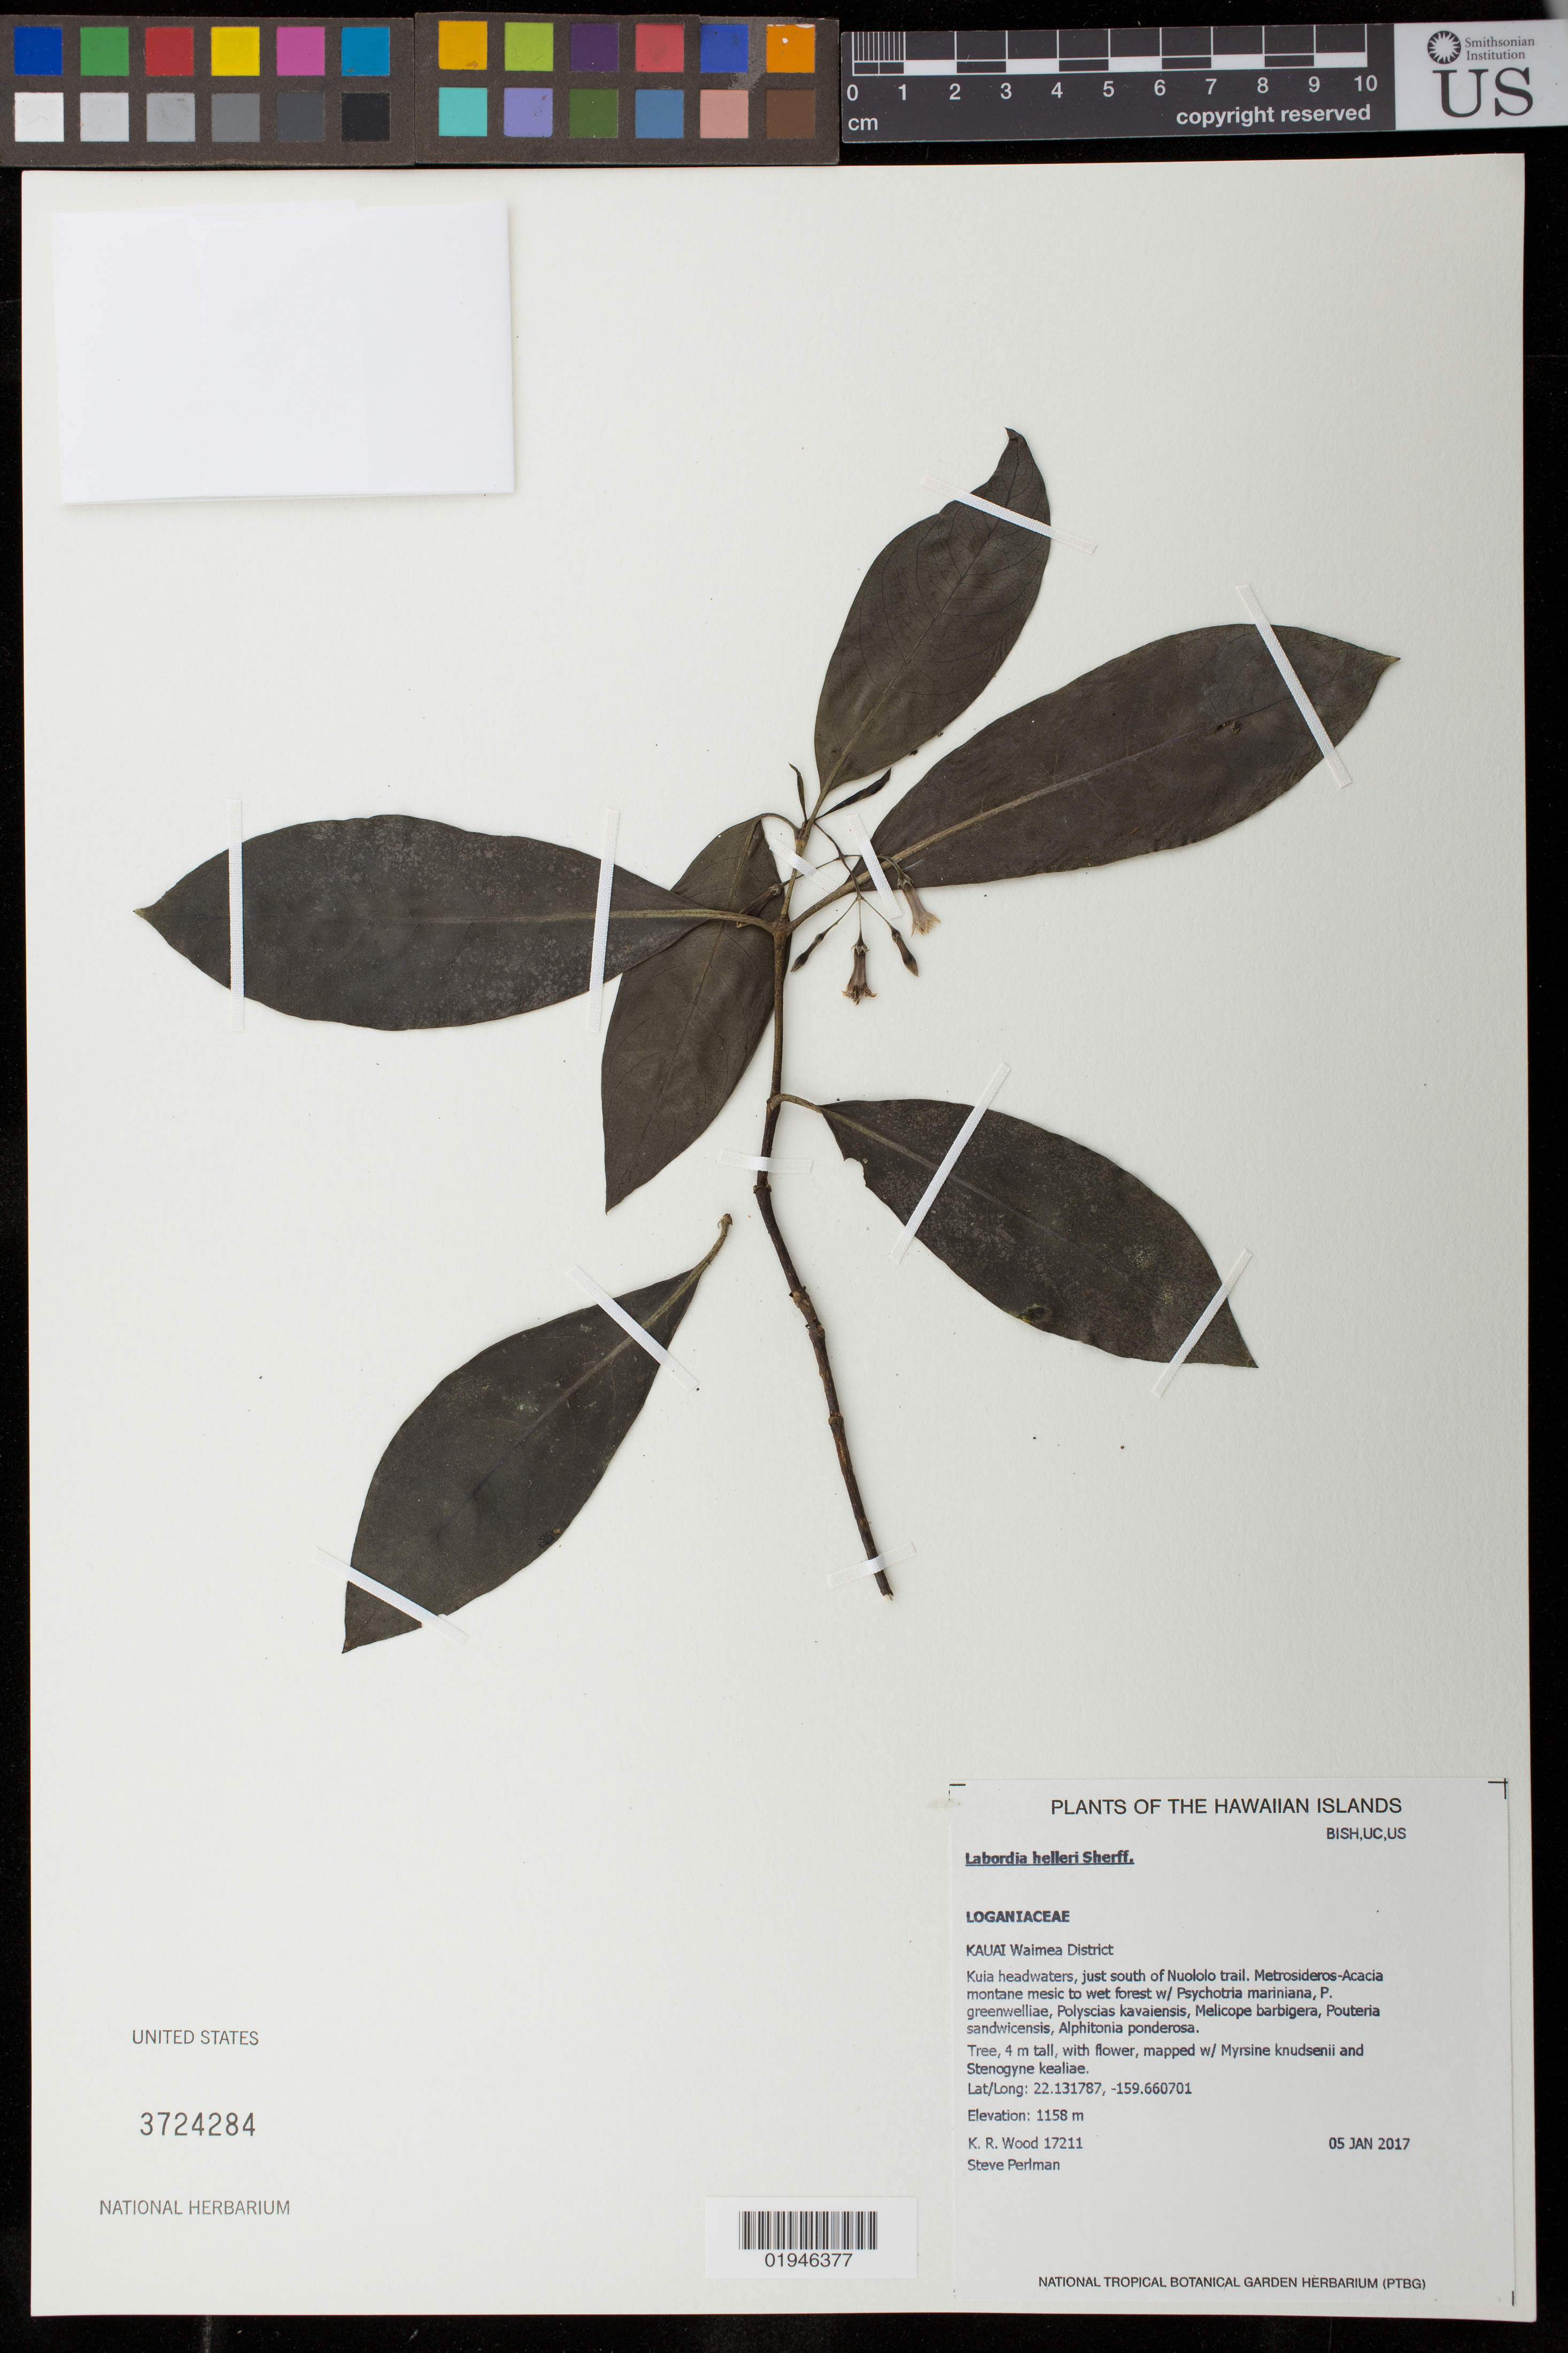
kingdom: Plantae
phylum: Tracheophyta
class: Magnoliopsida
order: Gentianales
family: Loganiaceae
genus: Geniostoma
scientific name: Geniostoma helleri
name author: (Sherff) Byng & Christenh.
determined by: Wagner, W. L., (BOT), Smithsonian Institution - National Museum of Natural History (UNITED STATES)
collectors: K. R. Wood & S. P. Perlman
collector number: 17211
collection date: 2017-01-05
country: United States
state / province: Hawaii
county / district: Kauai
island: Kaua'i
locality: Waimea District, Kuia headwaters, just south of Nuololo trail.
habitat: Montane mesic to wet forest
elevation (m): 1158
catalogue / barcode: US 3724284